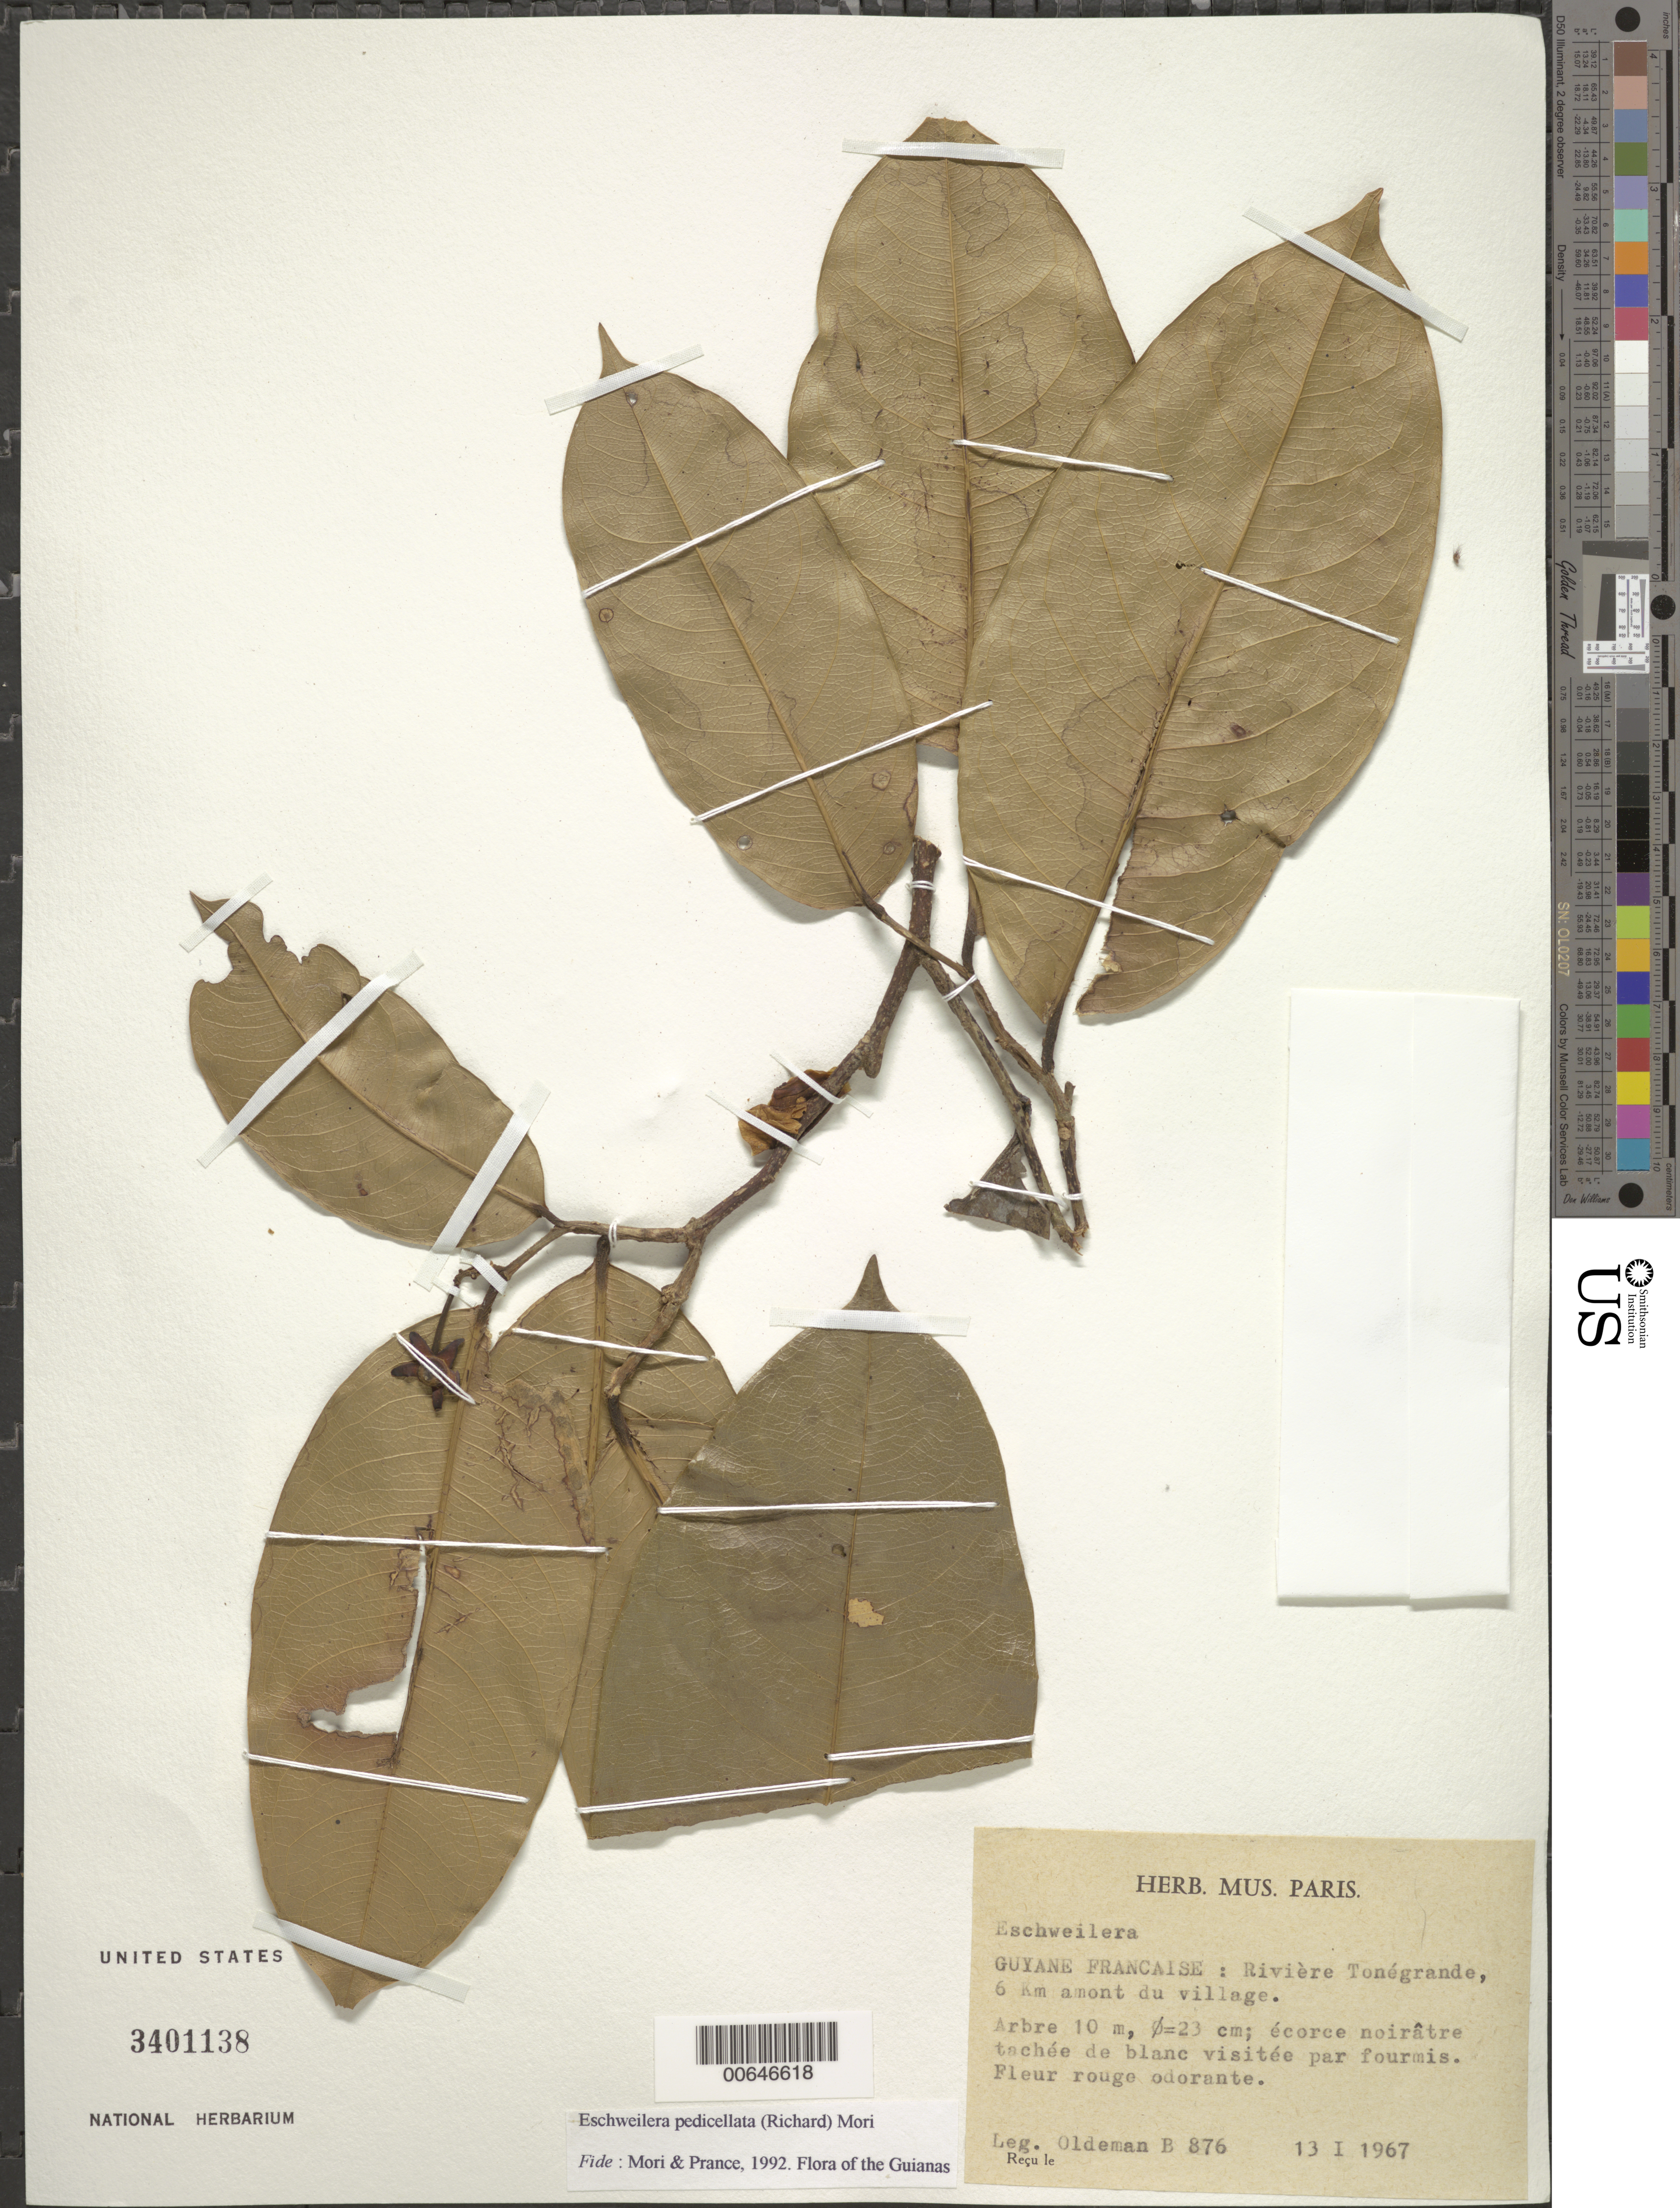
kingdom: Plantae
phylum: Tracheophyta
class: Magnoliopsida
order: Ericales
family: Lecythidaceae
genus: Eschweilera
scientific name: Eschweilera pedicellata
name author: (Rich.) S.A. Mori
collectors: R. Oldeman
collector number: B 876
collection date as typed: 13-Jan-67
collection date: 1967-01-13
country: French Guiana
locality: Rivière Tonégrande, 6 km en amont du village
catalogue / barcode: US 3401138